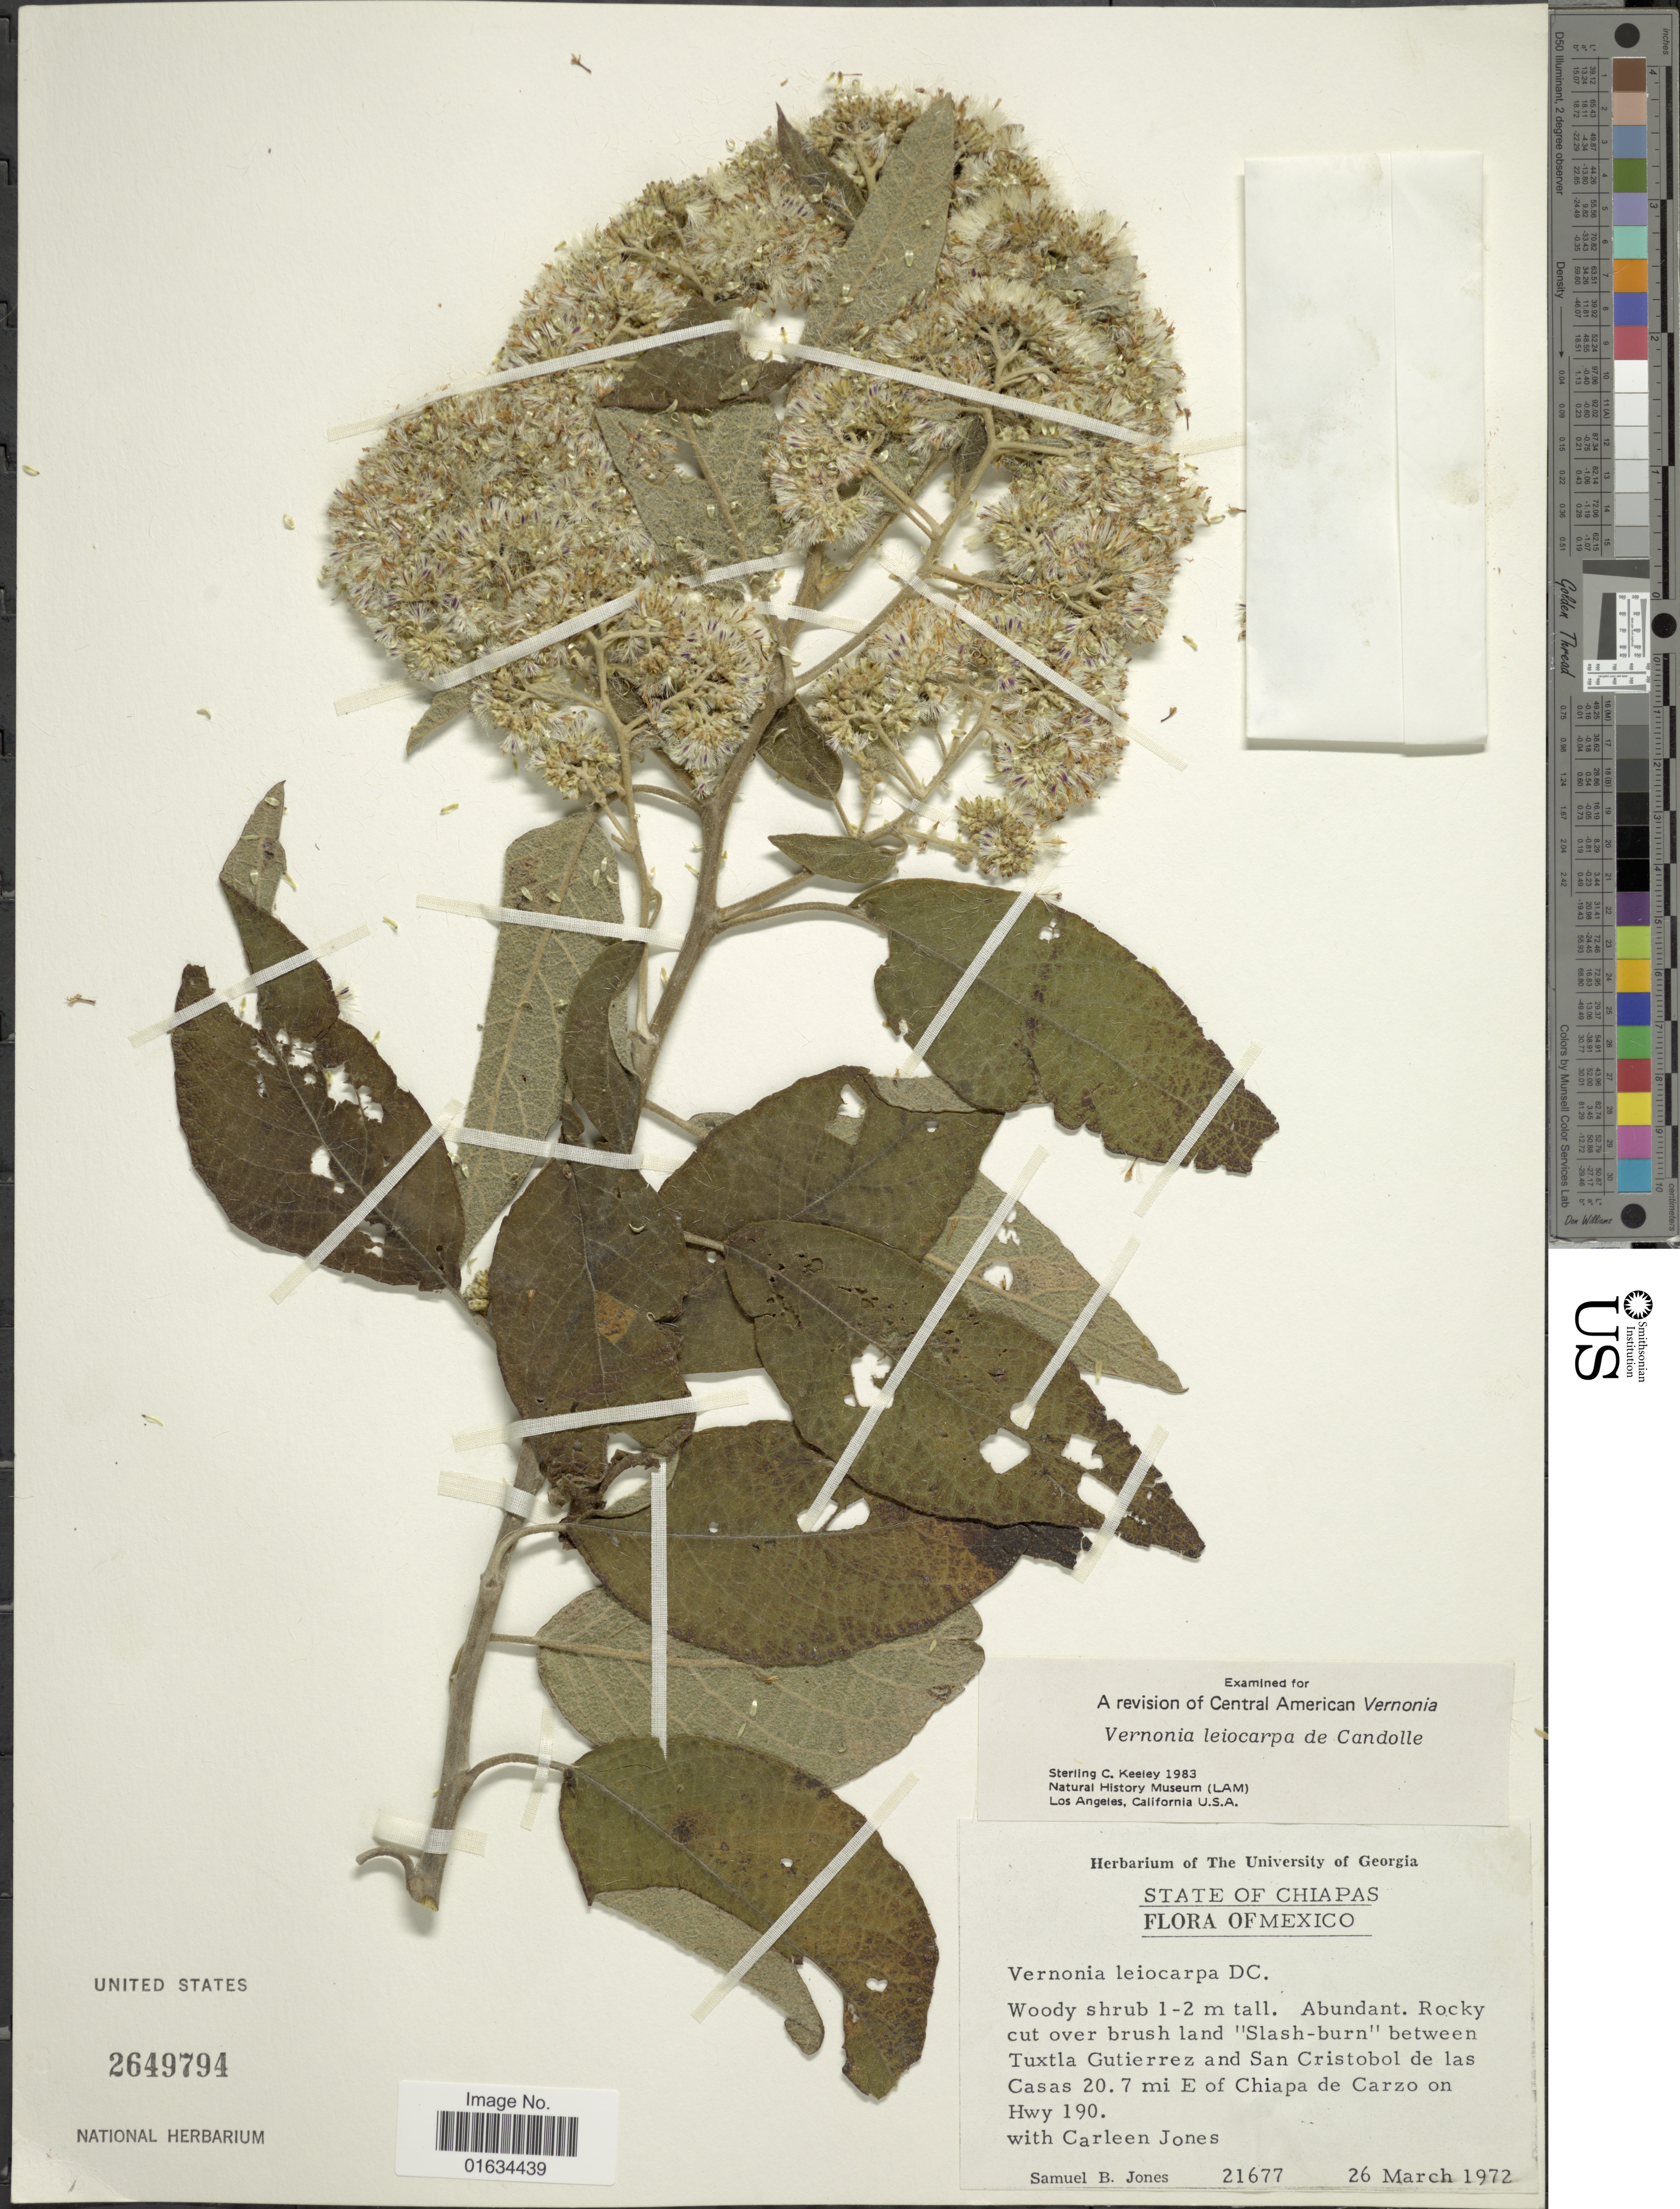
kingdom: Plantae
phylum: Tracheophyta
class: Magnoliopsida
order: Asterales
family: Asteraceae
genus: Eremosis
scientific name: Eremosis leiocarpa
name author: (DC.) Gleason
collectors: S. B. Jones & Carleen Jones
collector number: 21677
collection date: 1972-03-26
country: Mexico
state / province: Chiapas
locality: Between Tuxtla Gutierrez and San Cristobol de las Casas and 20.7 mi E of Chiapa de Corza on Hwy 190, Rocky Hillside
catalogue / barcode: US 2649794